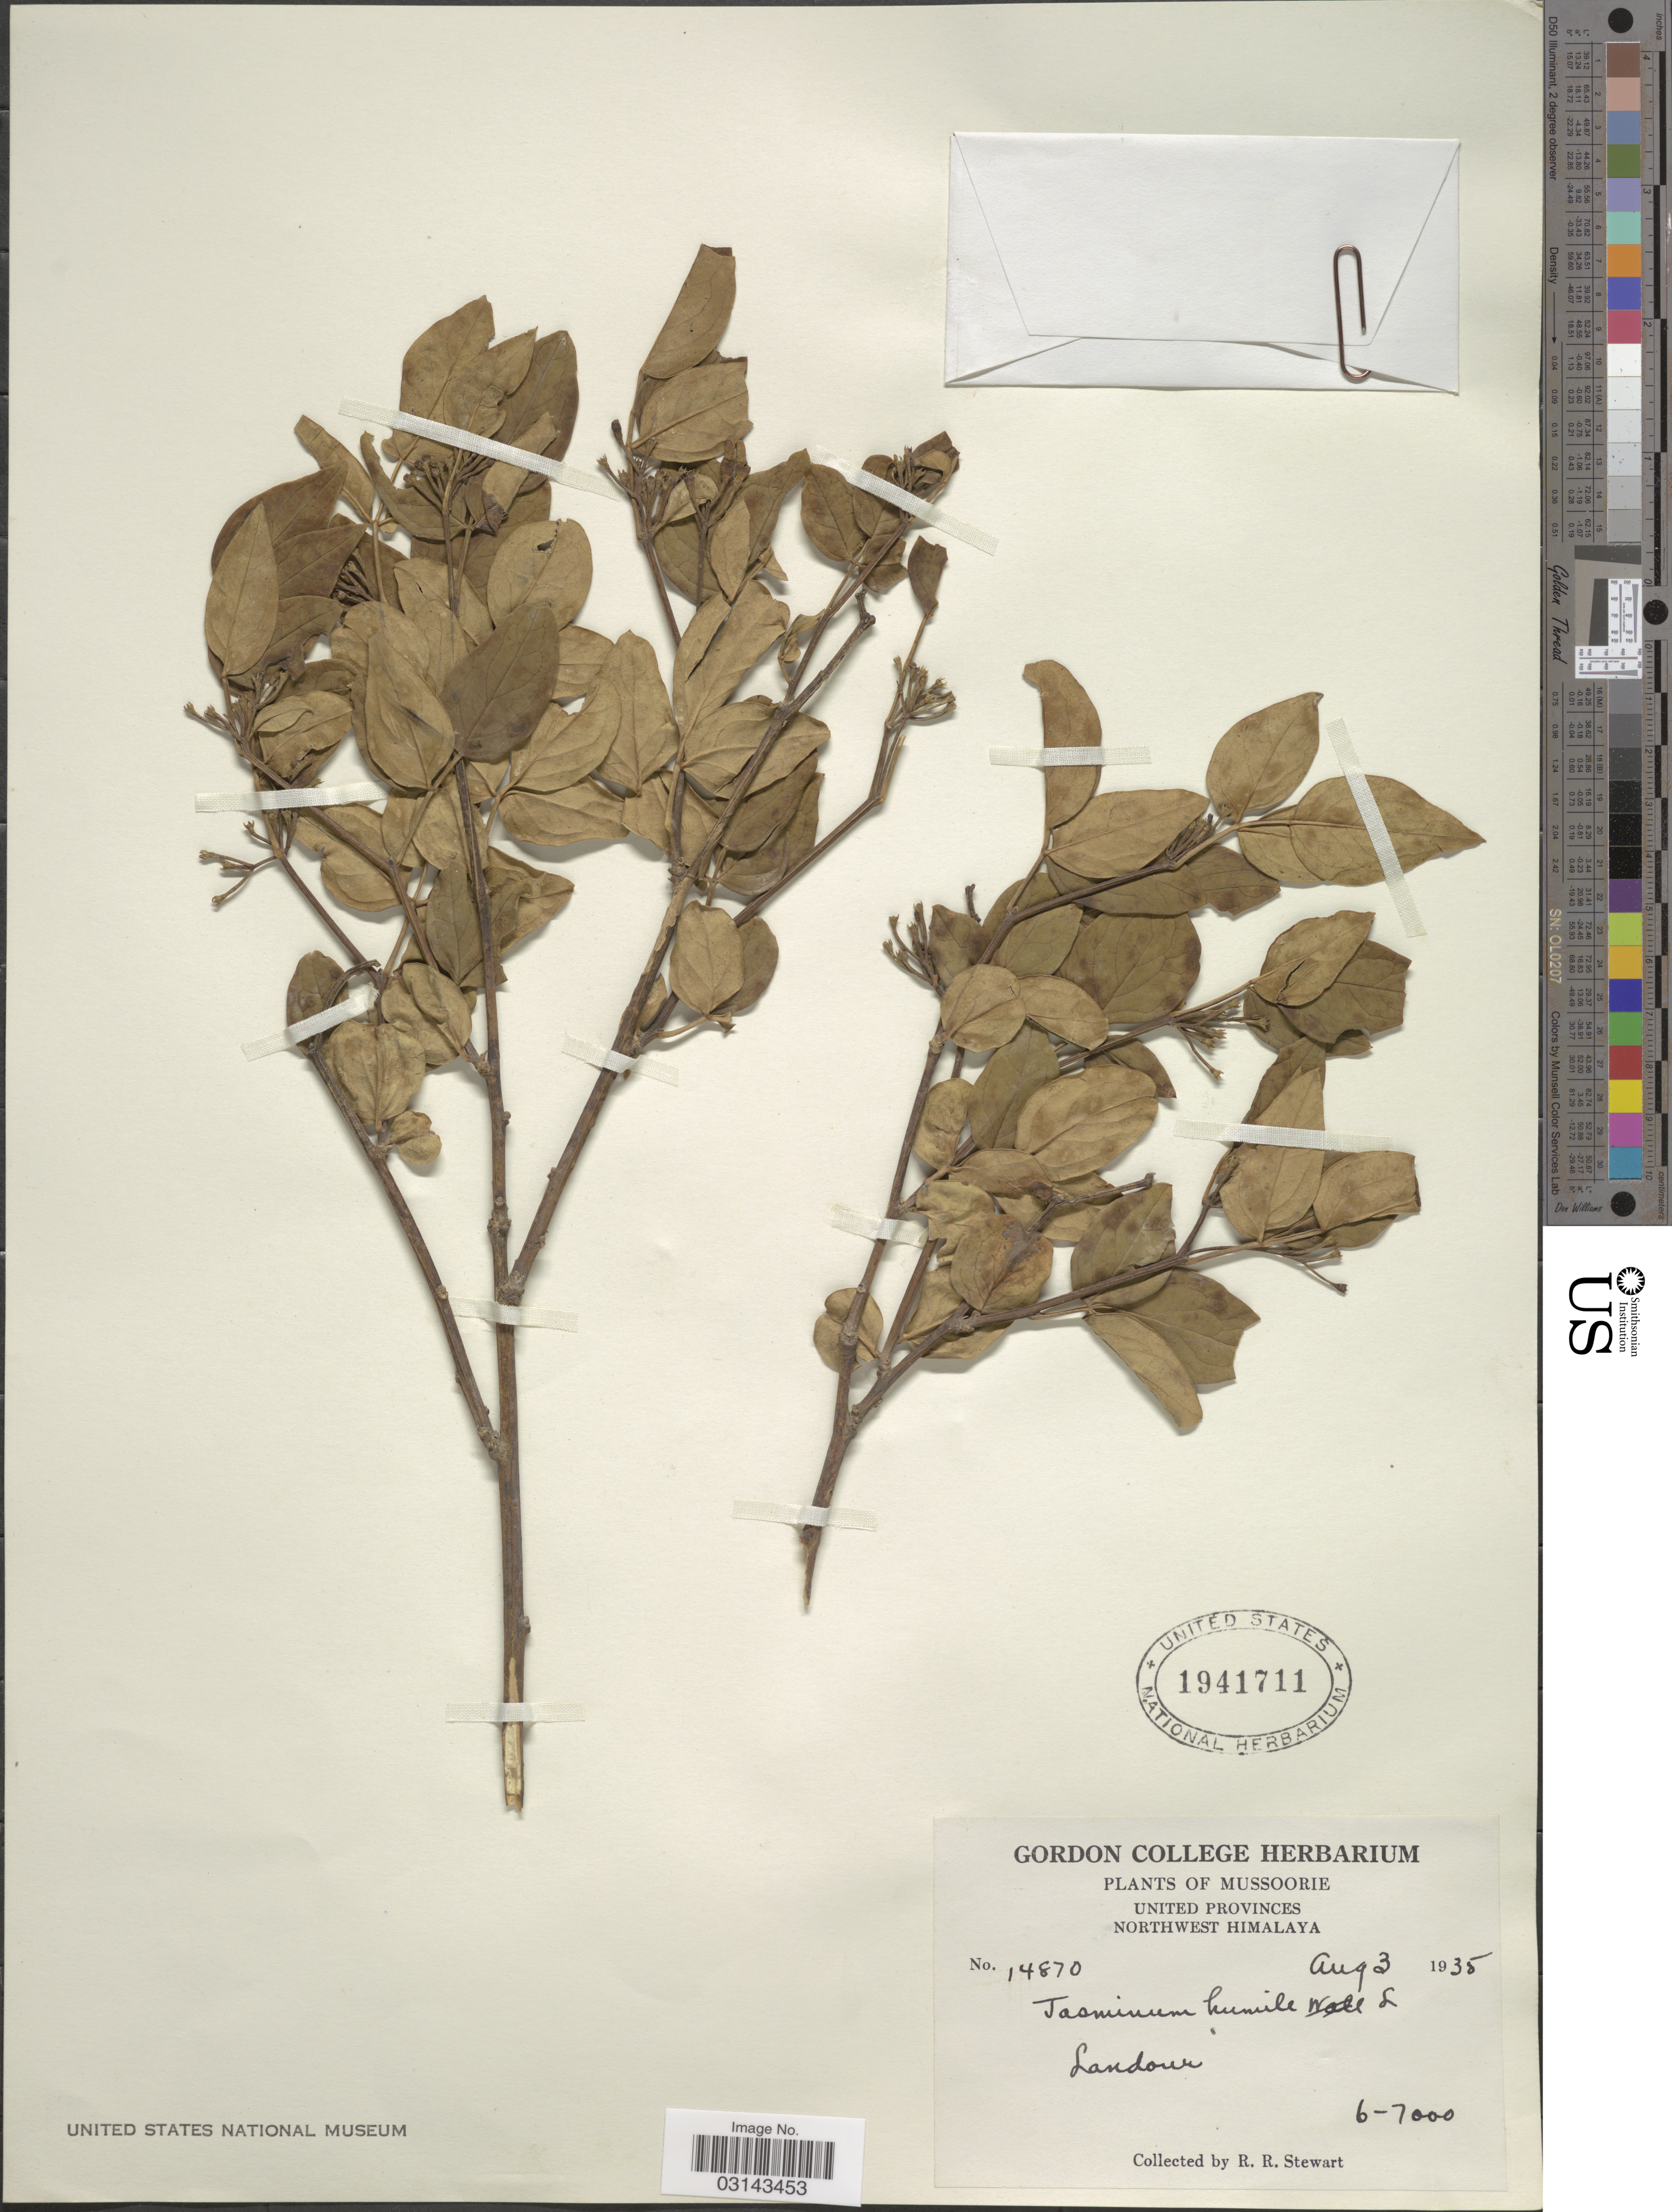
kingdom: Plantae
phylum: Tracheophyta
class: Magnoliopsida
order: Lamiales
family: Oleaceae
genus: Jasminum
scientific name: Jasminum humile var. humile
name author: L.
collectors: R. Stewart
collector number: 14870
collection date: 1935-08-03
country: India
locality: Mussoorie. United Provinces. Northwest Himalaya. Landour.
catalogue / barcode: US 1941711